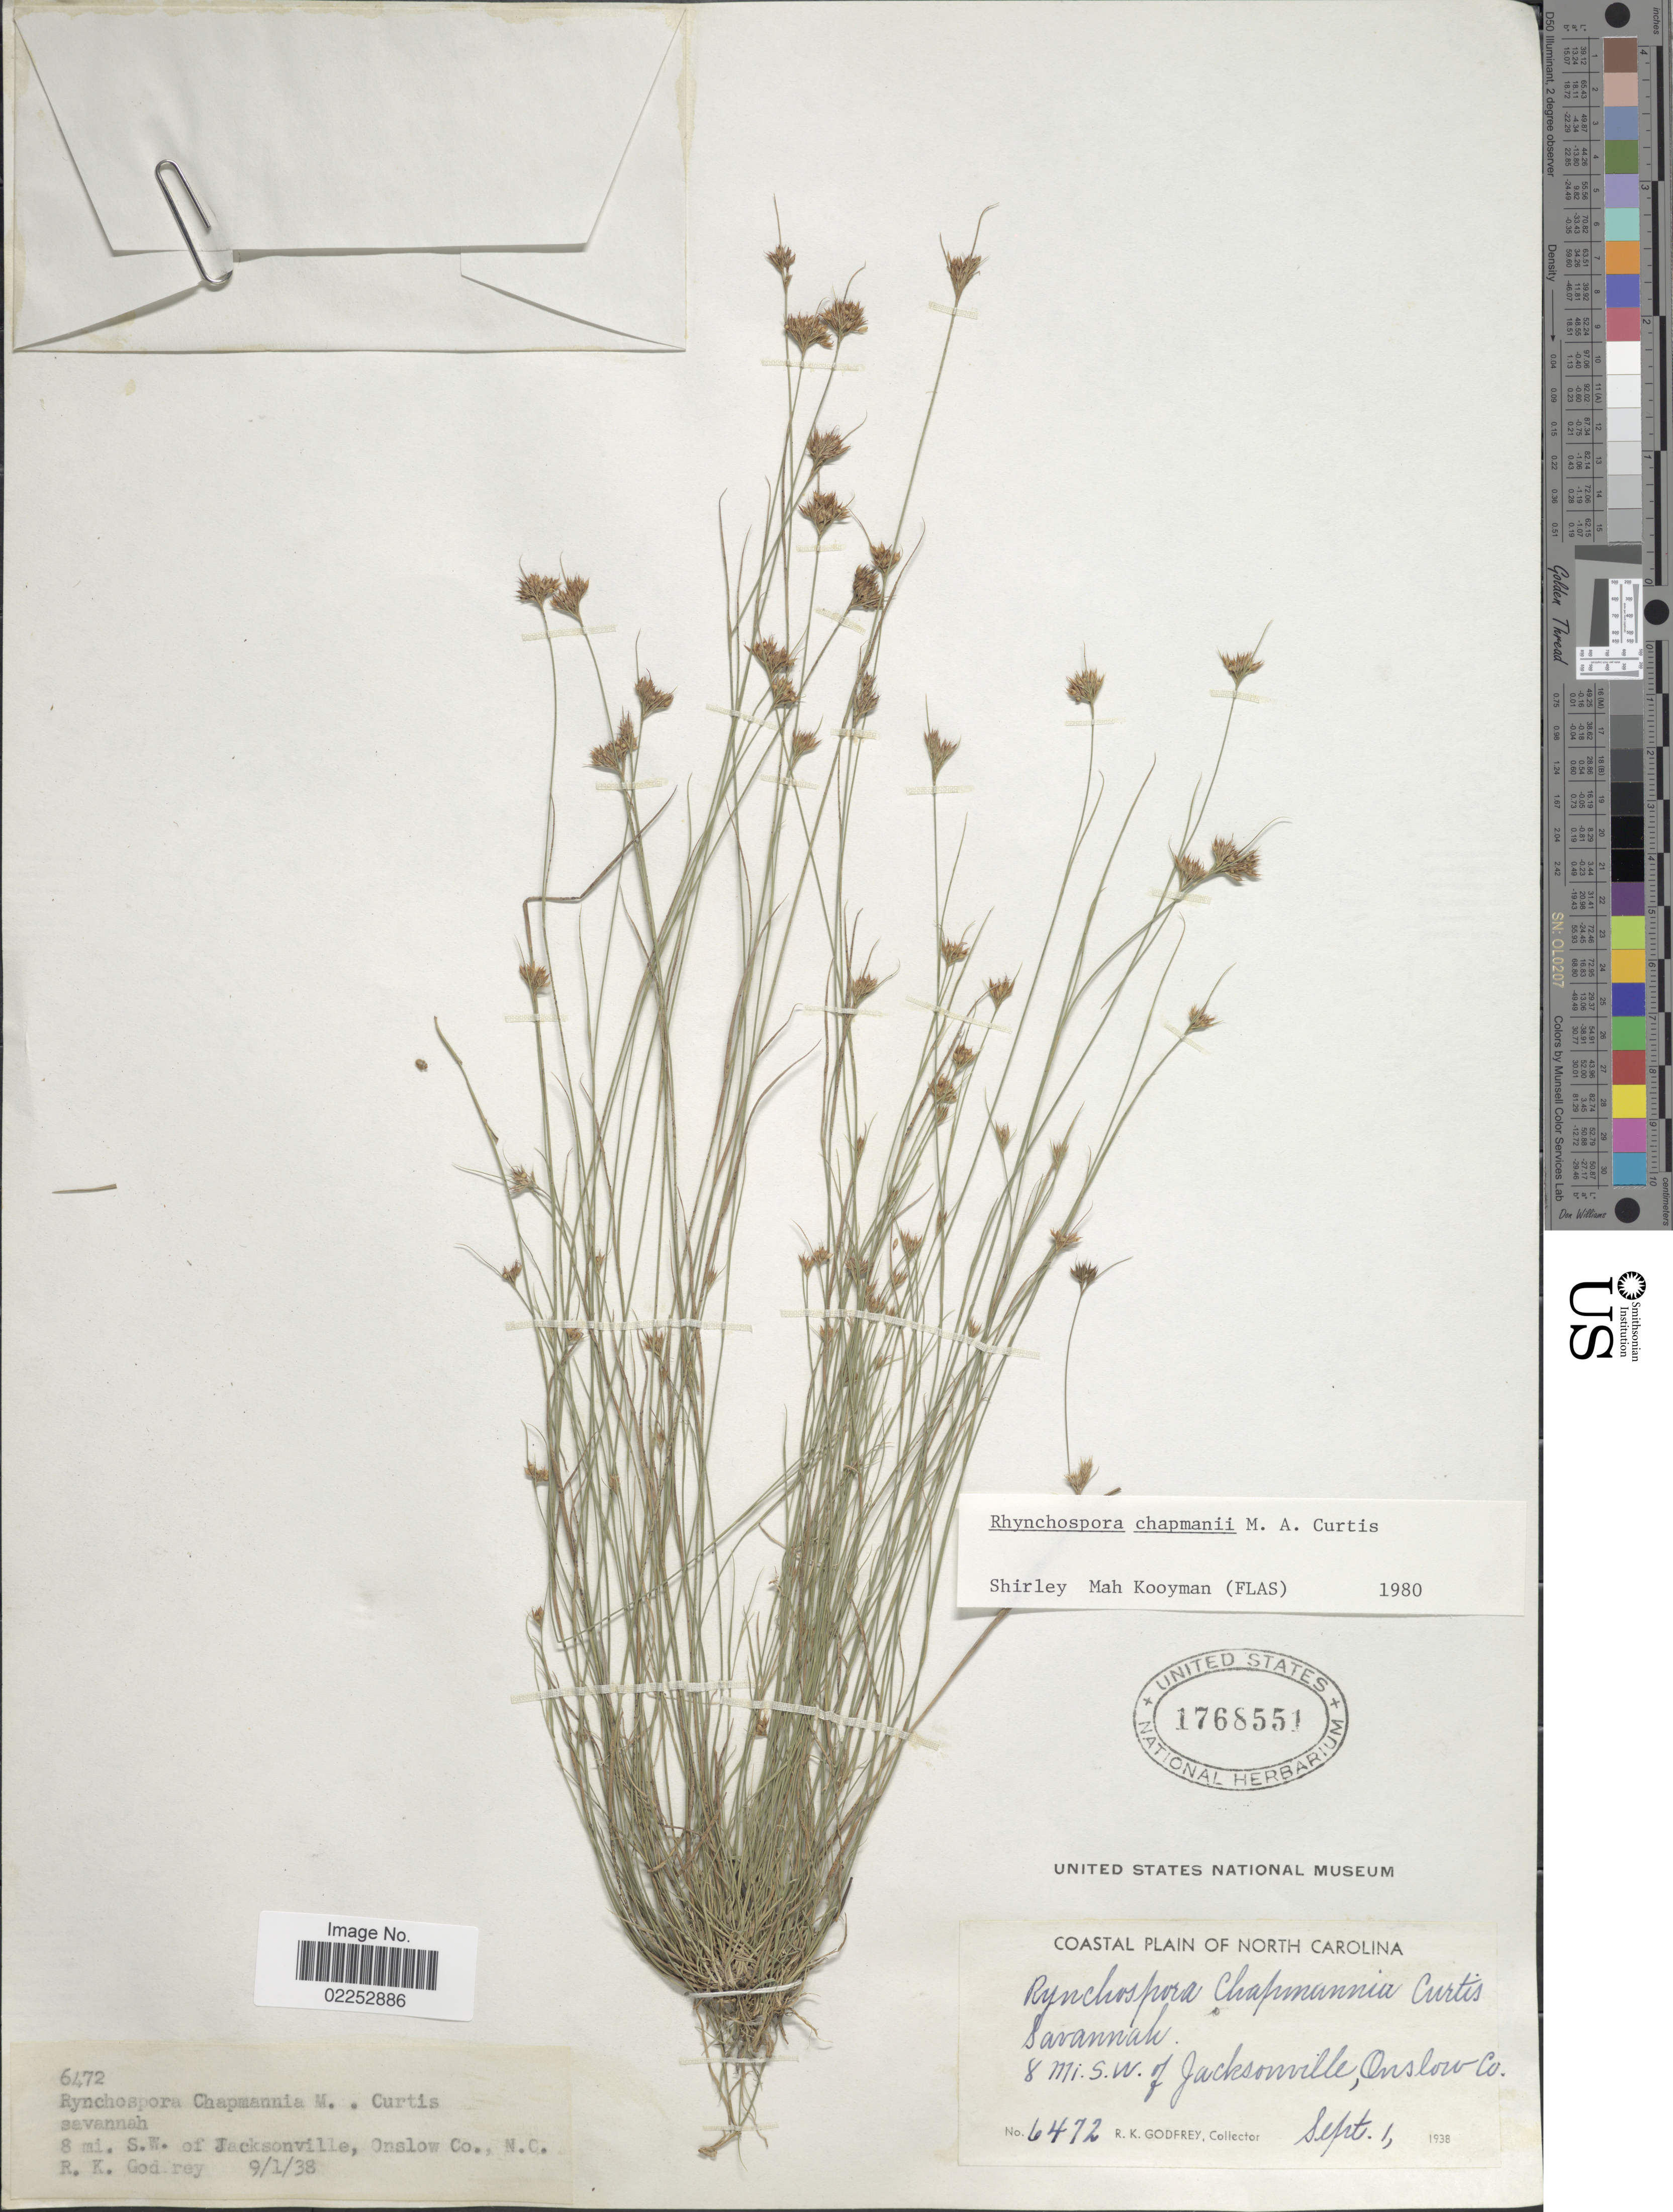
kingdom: Plantae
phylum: Tracheophyta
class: Liliopsida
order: Poales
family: Cyperaceae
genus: Rhynchospora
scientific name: Rhynchospora chapmanii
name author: M.A. Curtis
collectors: R. K. Godfrey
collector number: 6472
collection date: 1938-09-01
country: United States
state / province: North Carolina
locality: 8 mi. S.W. of Jacksonville, Onslow Co. Coastal Plain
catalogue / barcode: US 1768551